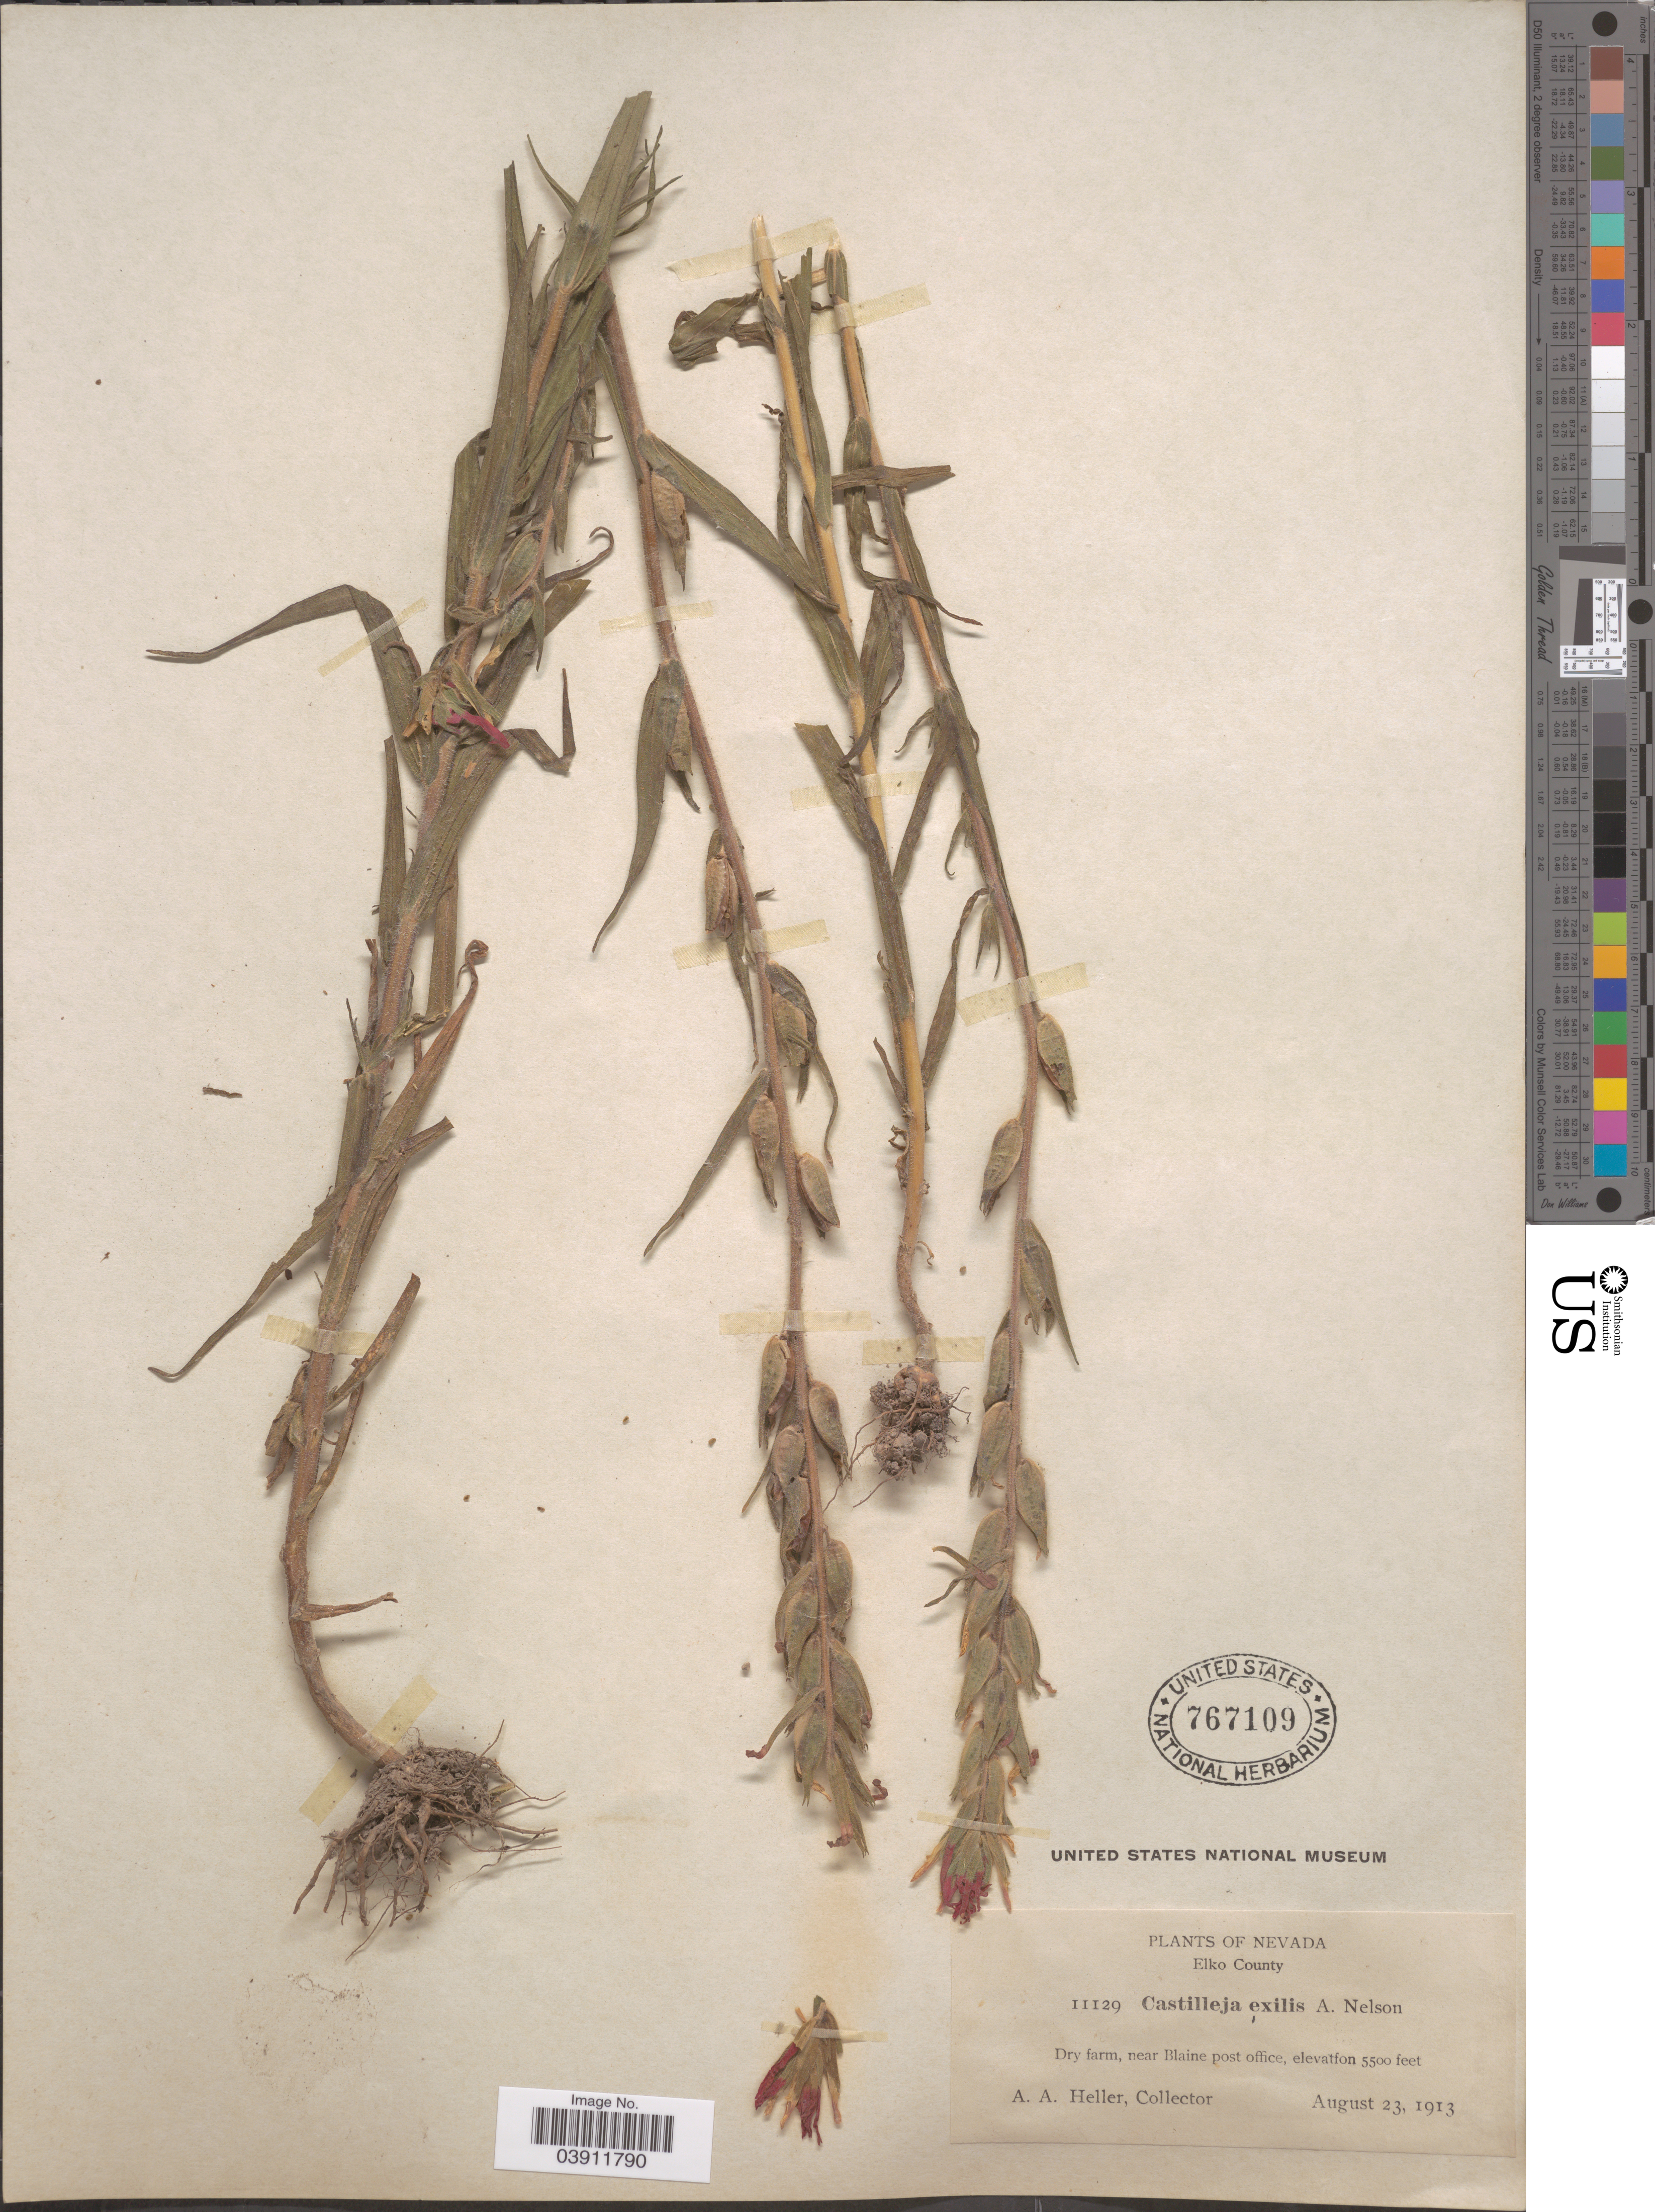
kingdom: Plantae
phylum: Tracheophyta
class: Magnoliopsida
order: Lamiales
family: Orobanchaceae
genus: Castilleja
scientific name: Castilleja exilis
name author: A. Nelson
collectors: A. A. Heller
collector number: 11129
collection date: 1913-08-23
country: United States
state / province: Nevada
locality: Elko County. Dry farm, near Blaine post office.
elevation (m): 1676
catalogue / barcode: US 767109